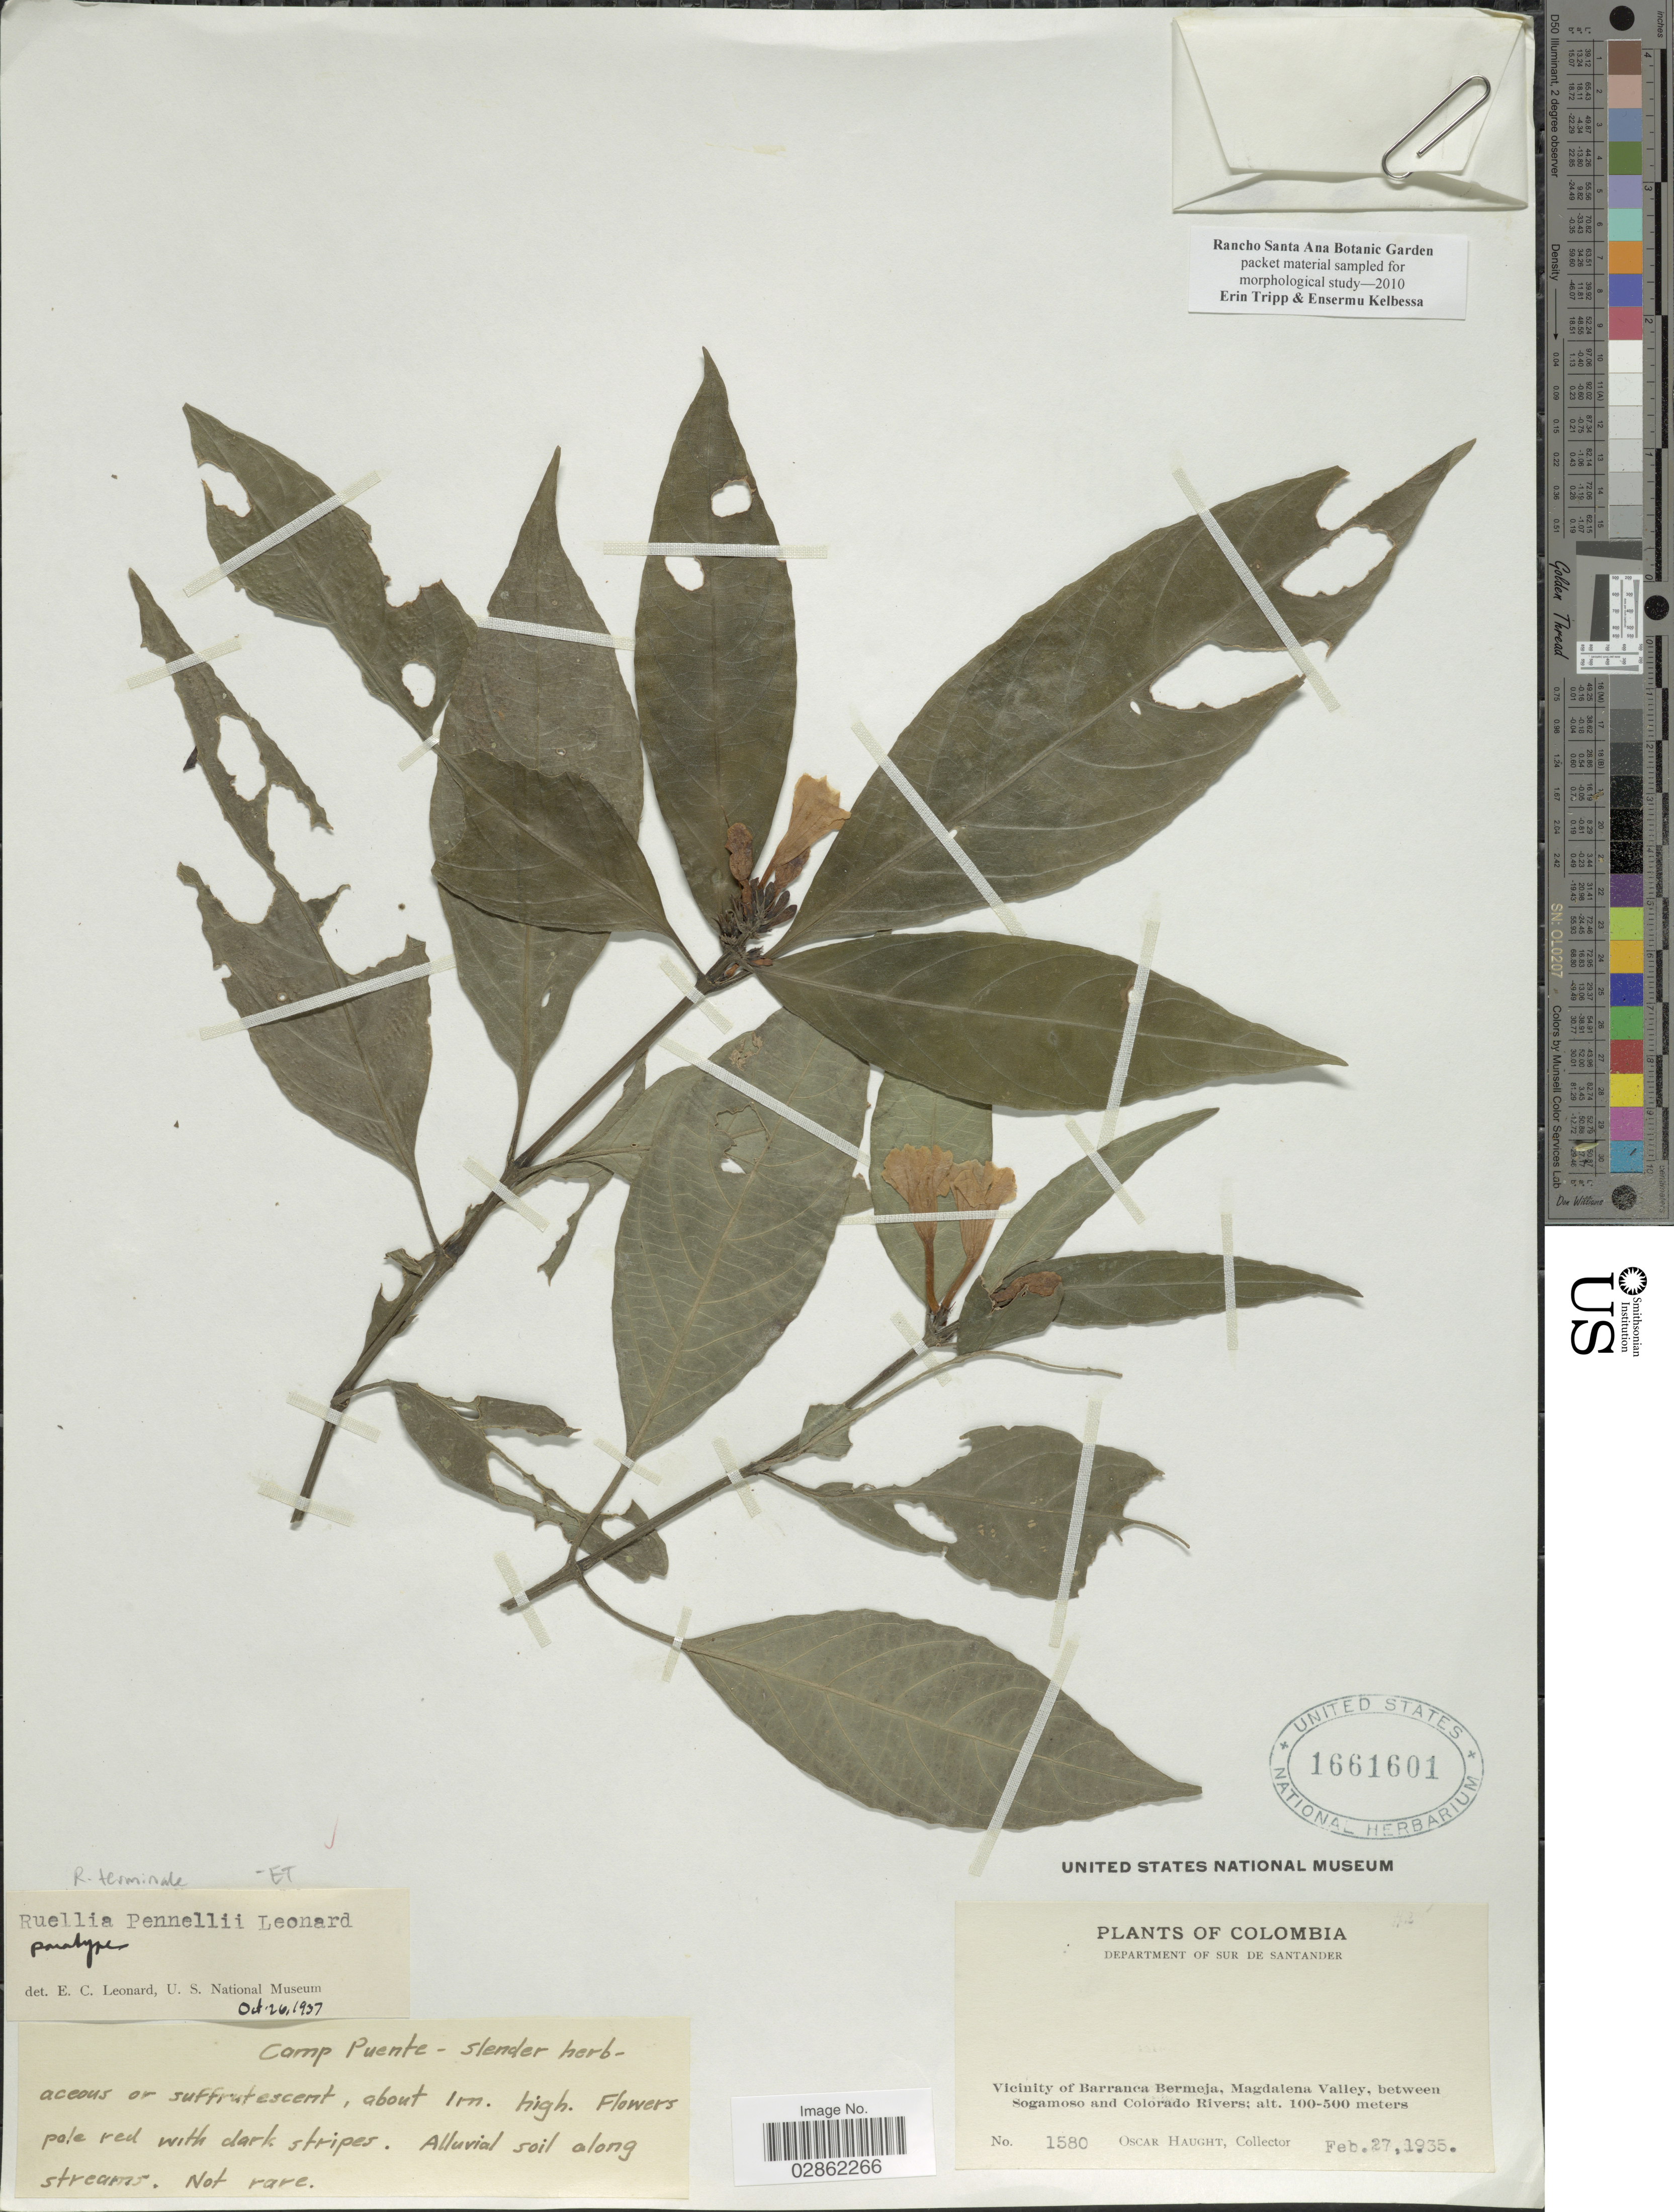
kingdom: Plantae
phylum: Tracheophyta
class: Magnoliopsida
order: Lamiales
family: Acanthaceae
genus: Ruellia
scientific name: Ruellia terminalis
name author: (Nees) Wassh.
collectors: O. Haught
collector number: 1580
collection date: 1935-02-27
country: Colombia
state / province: Santander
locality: Department of Sur de Santander, Vicinity of Barranca Bermeja, Magdalena Valley, between Sogamoso and Colorado Rivers, Camp Puente.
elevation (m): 100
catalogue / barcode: US 1661601